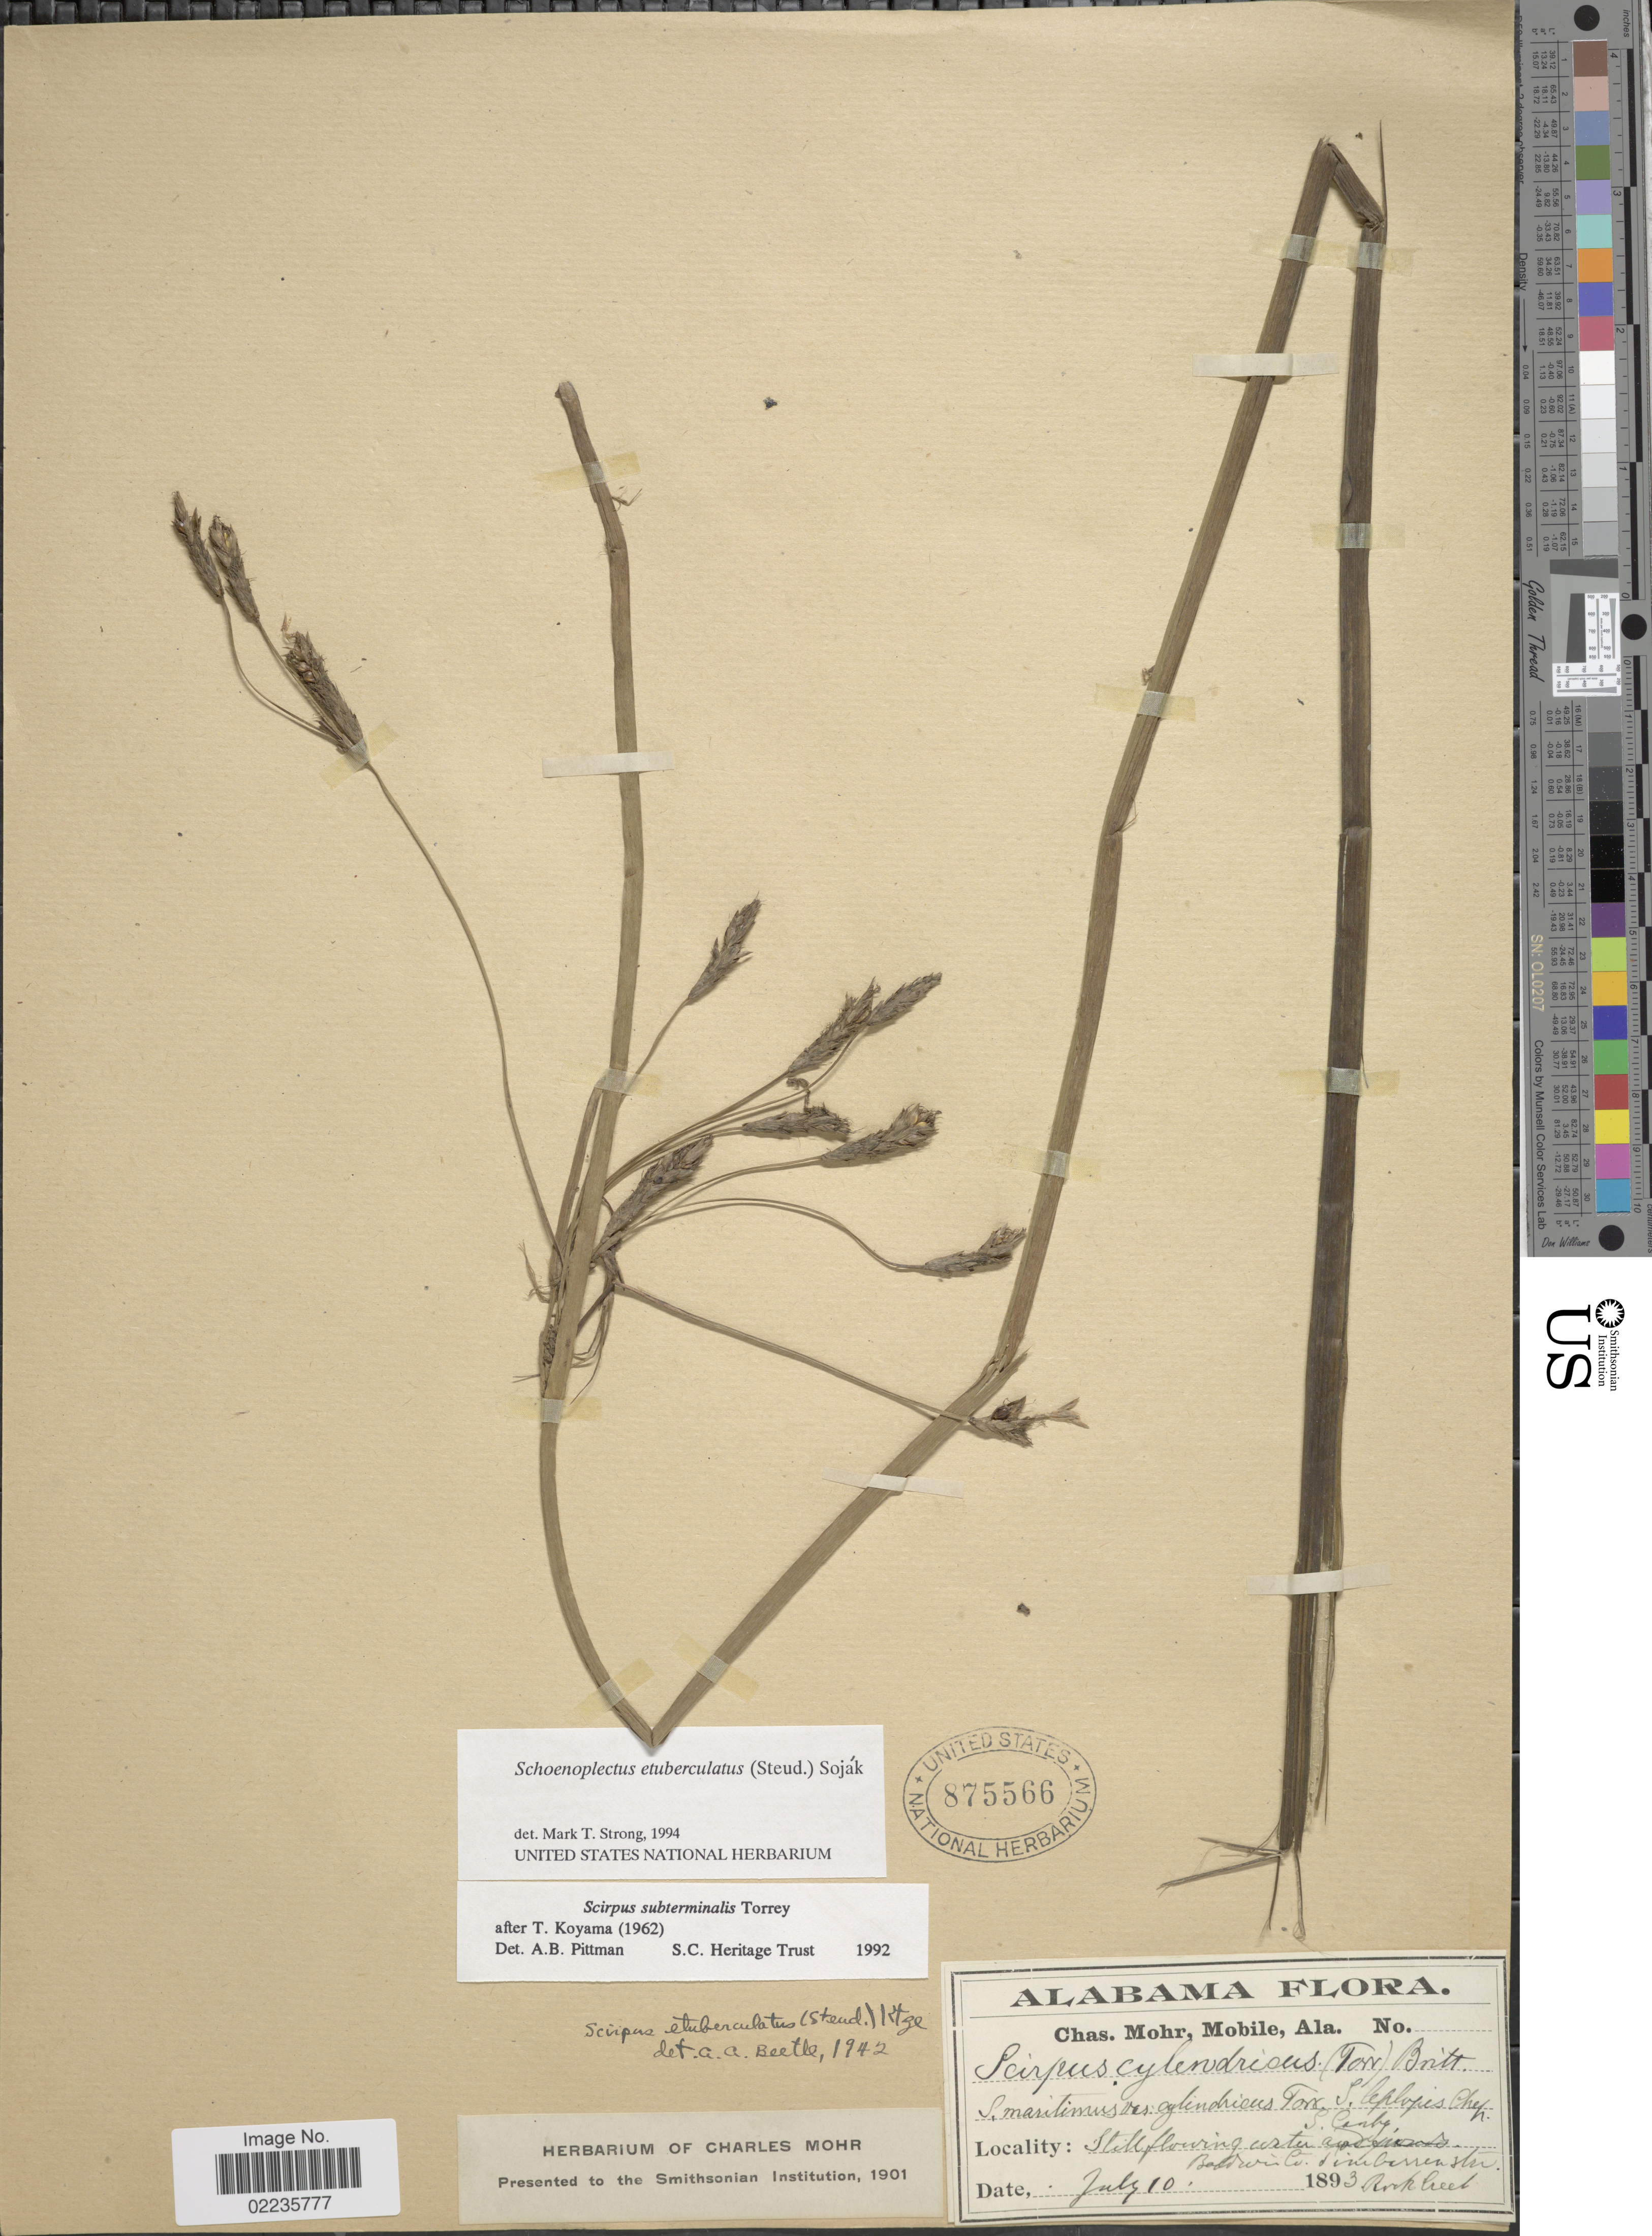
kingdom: Plantae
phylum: Tracheophyta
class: Liliopsida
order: Poales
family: Cyperaceae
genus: Schoenoplectus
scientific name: Schoenoplectus etuberculatus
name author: (Steud.) Soják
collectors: Mohr, C. T. (herbarium)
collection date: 1893-07-10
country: United States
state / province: Alabama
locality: Still flowing water Baldwin Co. Pine barren stn. Rock Creek.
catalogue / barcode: US 875566